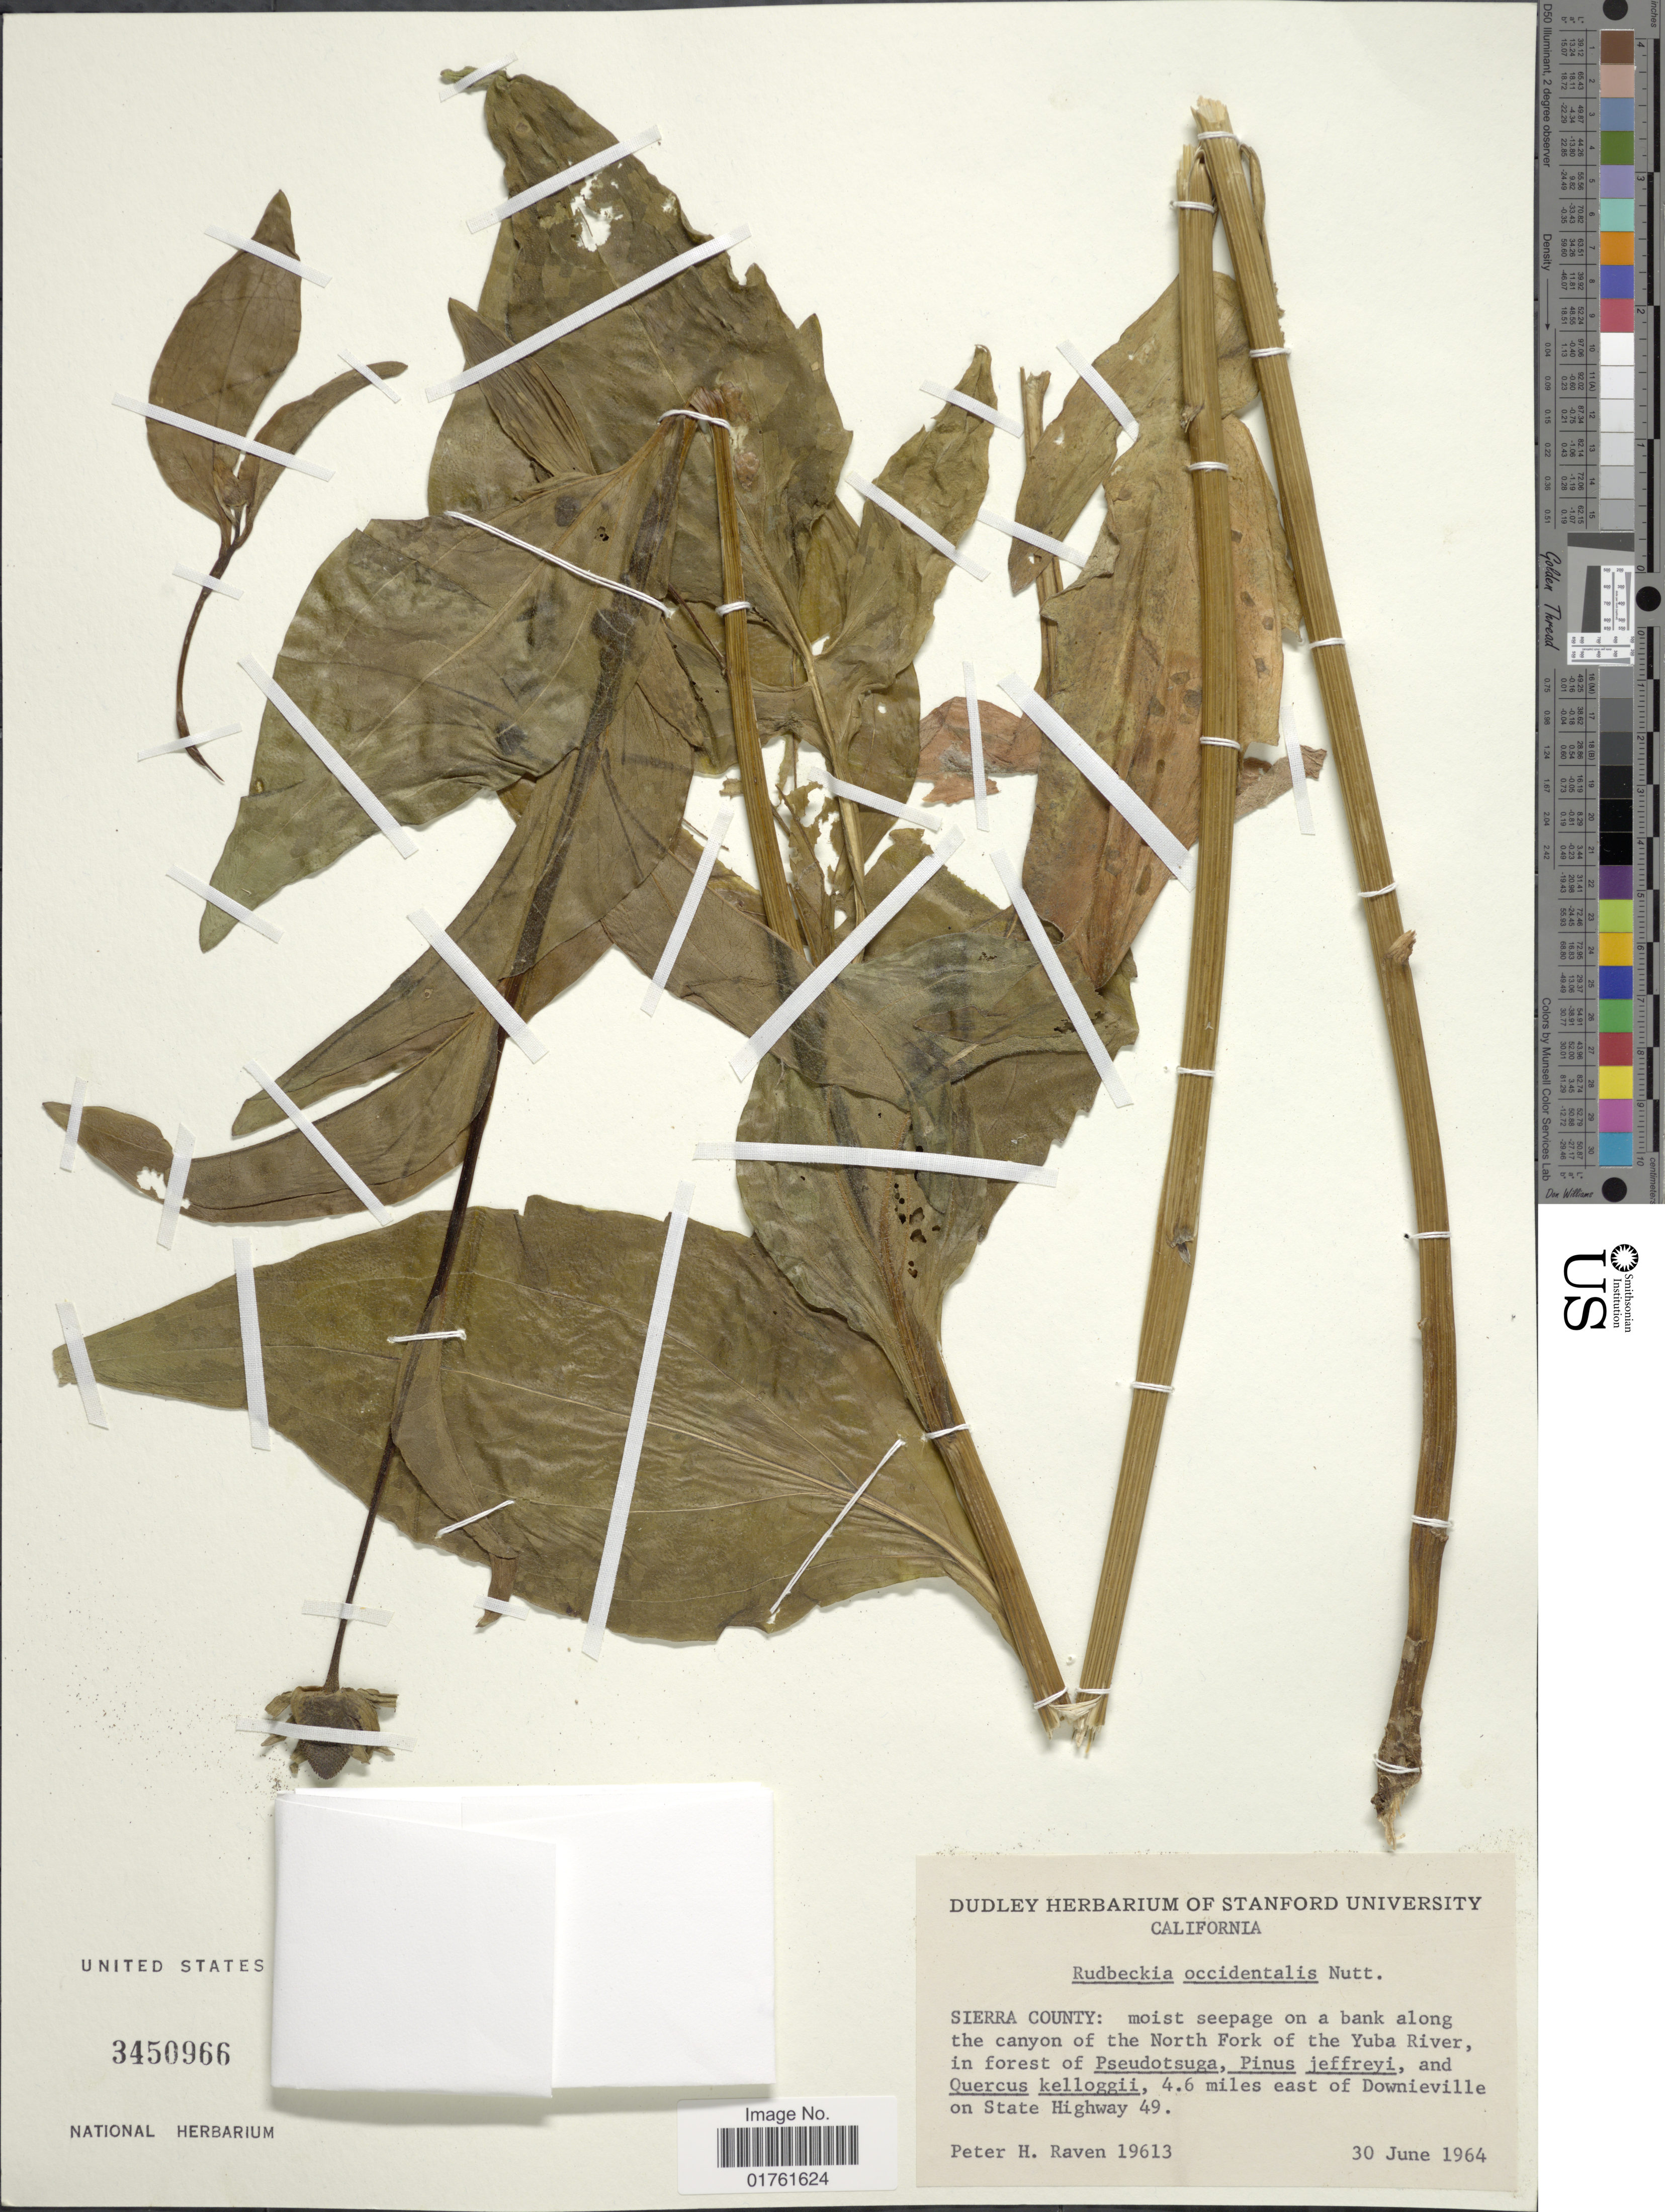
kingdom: Plantae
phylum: Tracheophyta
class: Magnoliopsida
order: Asterales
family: Asteraceae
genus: Rudbeckia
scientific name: Rudbeckia occidentalis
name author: Nutt.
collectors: P. Raven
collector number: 19613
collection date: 1964-06-30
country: United States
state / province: California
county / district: Sierra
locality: Sierra County: moist seepage on a bank along the canyon of the North Fork of the Yuba River, in forest, 4.6 miles east of Downieville on State Highway 49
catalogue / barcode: US 3450966